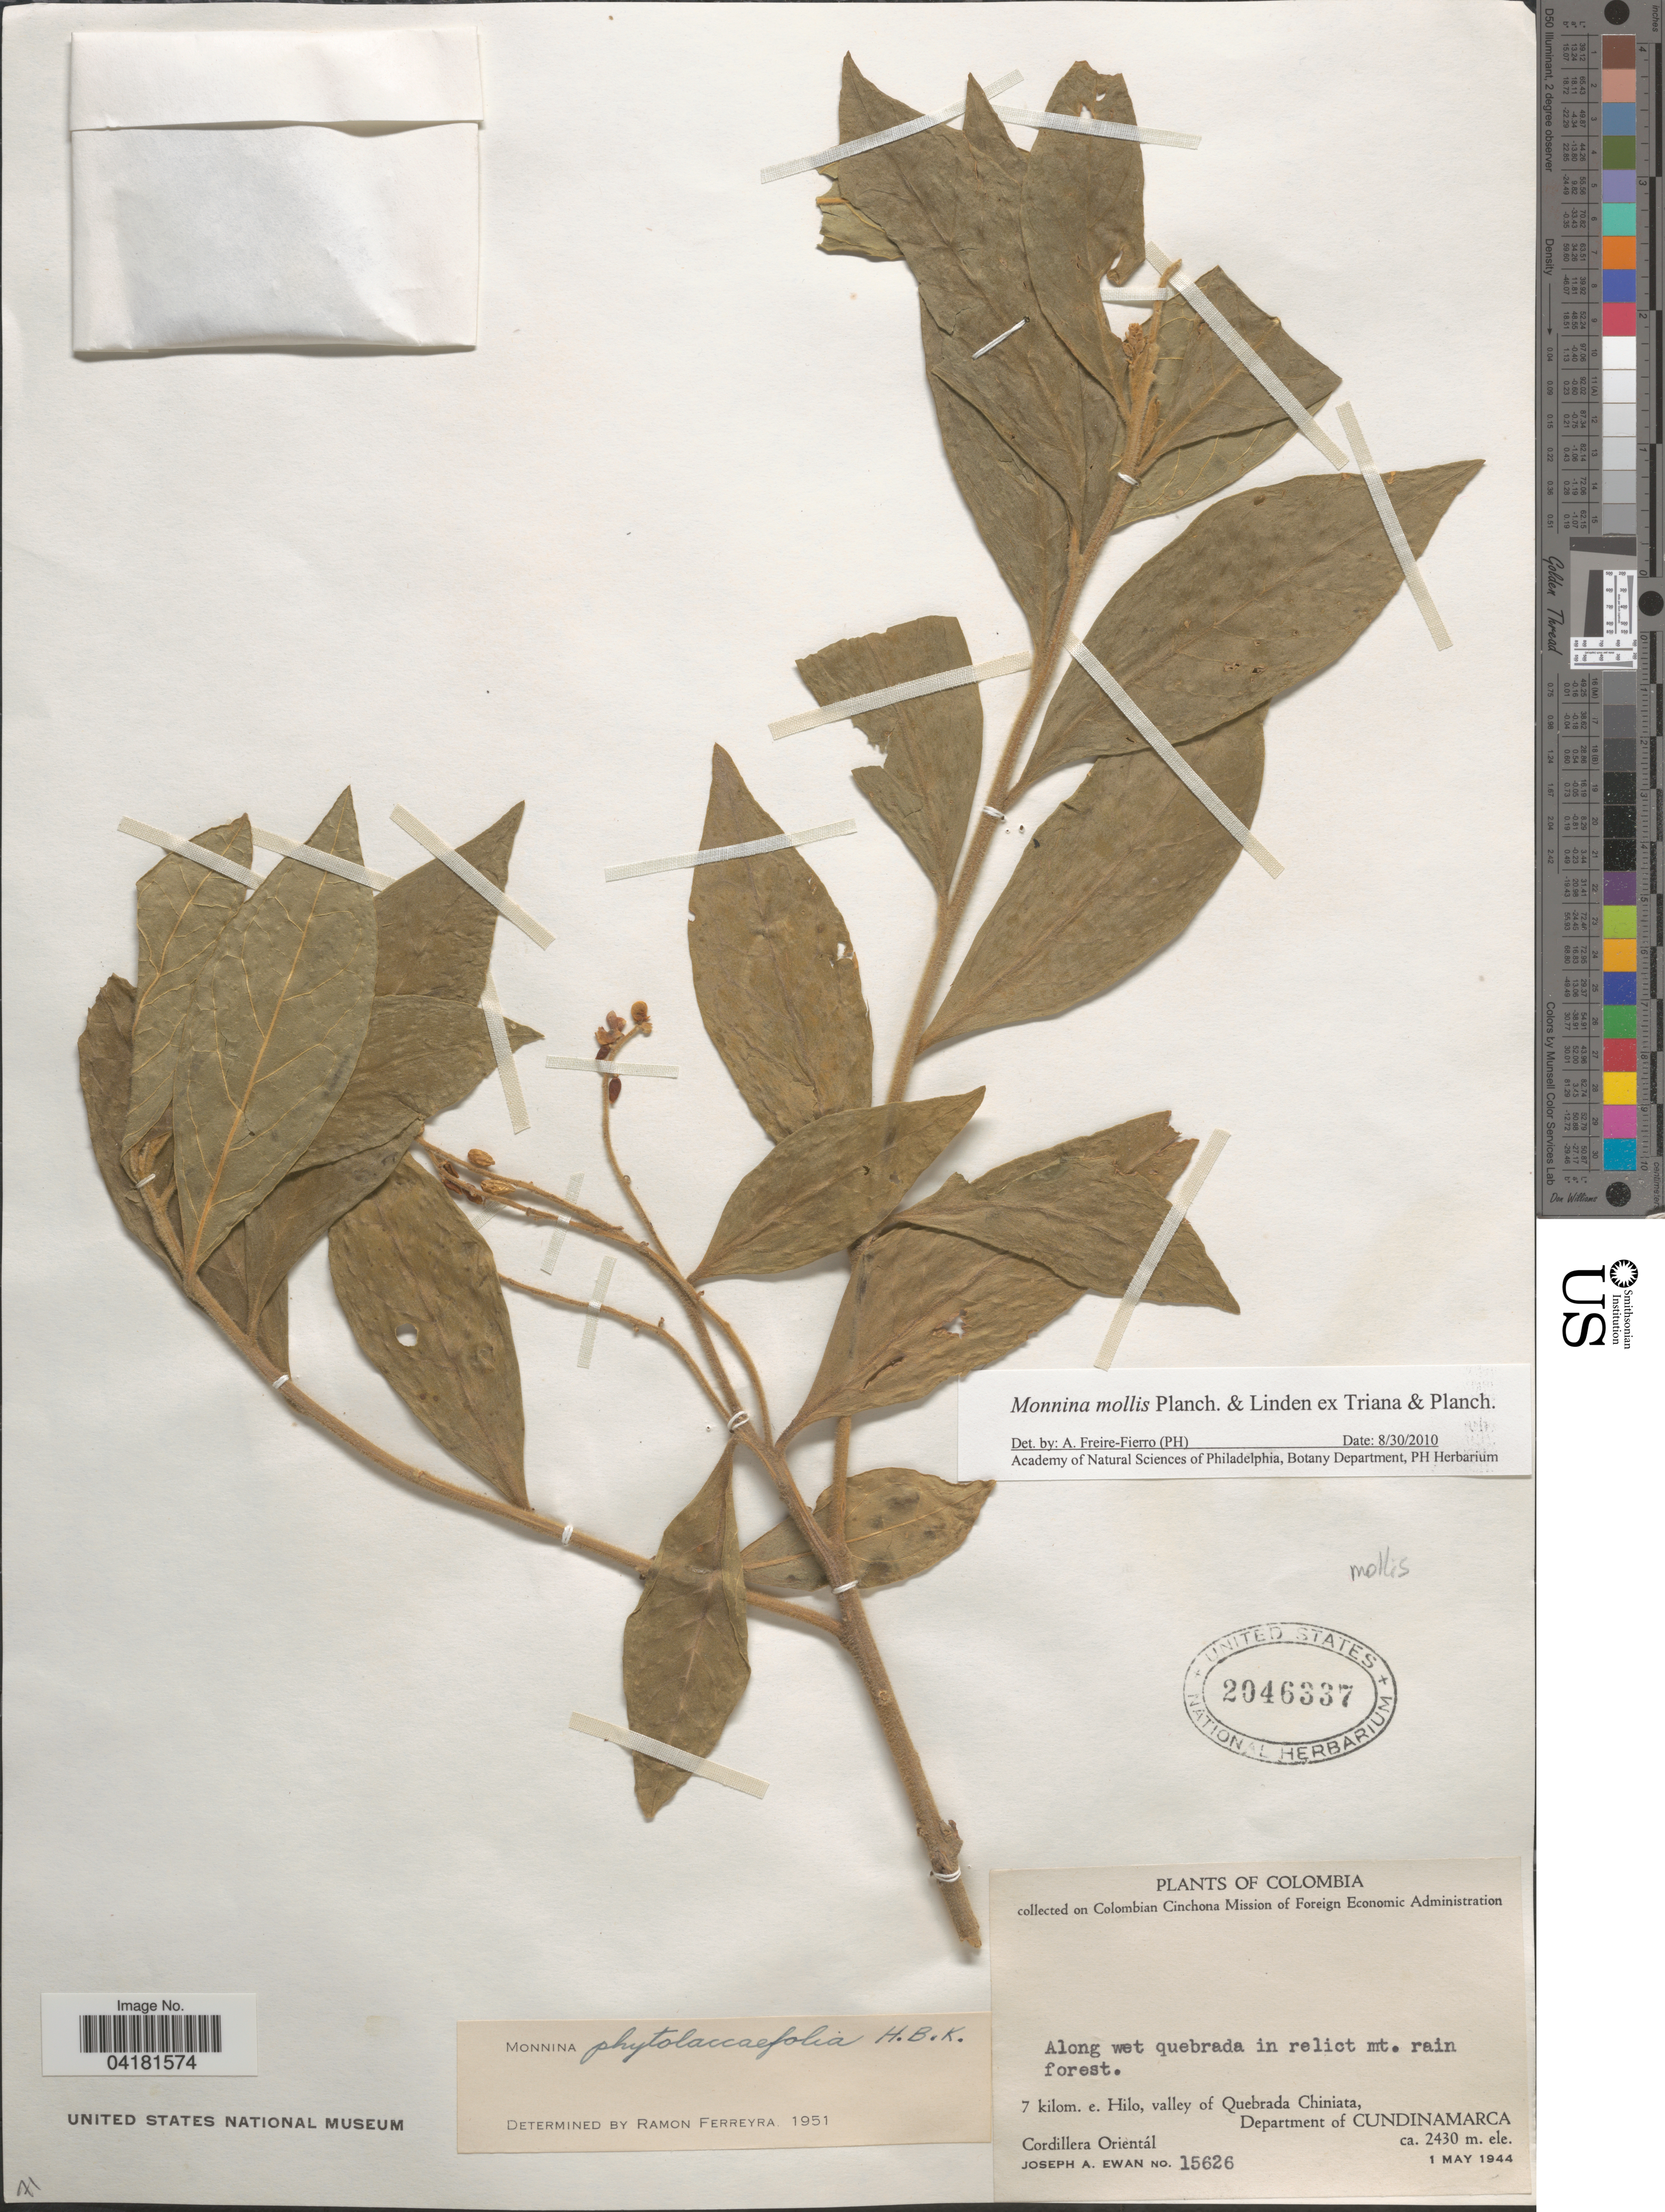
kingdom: Plantae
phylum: Tracheophyta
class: Magnoliopsida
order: Fabales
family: Polygalaceae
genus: Monnina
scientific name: Monnina mollis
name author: Planch. & Linden in Triana & Planch.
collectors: J. A. Ewan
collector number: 15626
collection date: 1944-05-01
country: Colombia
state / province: Cundinamarca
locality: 7 kilom. e. Hilo, valley of Quebrada Chiniata, Department of Cundinamarca. Cordillera Oriental.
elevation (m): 2430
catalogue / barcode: US 2046337